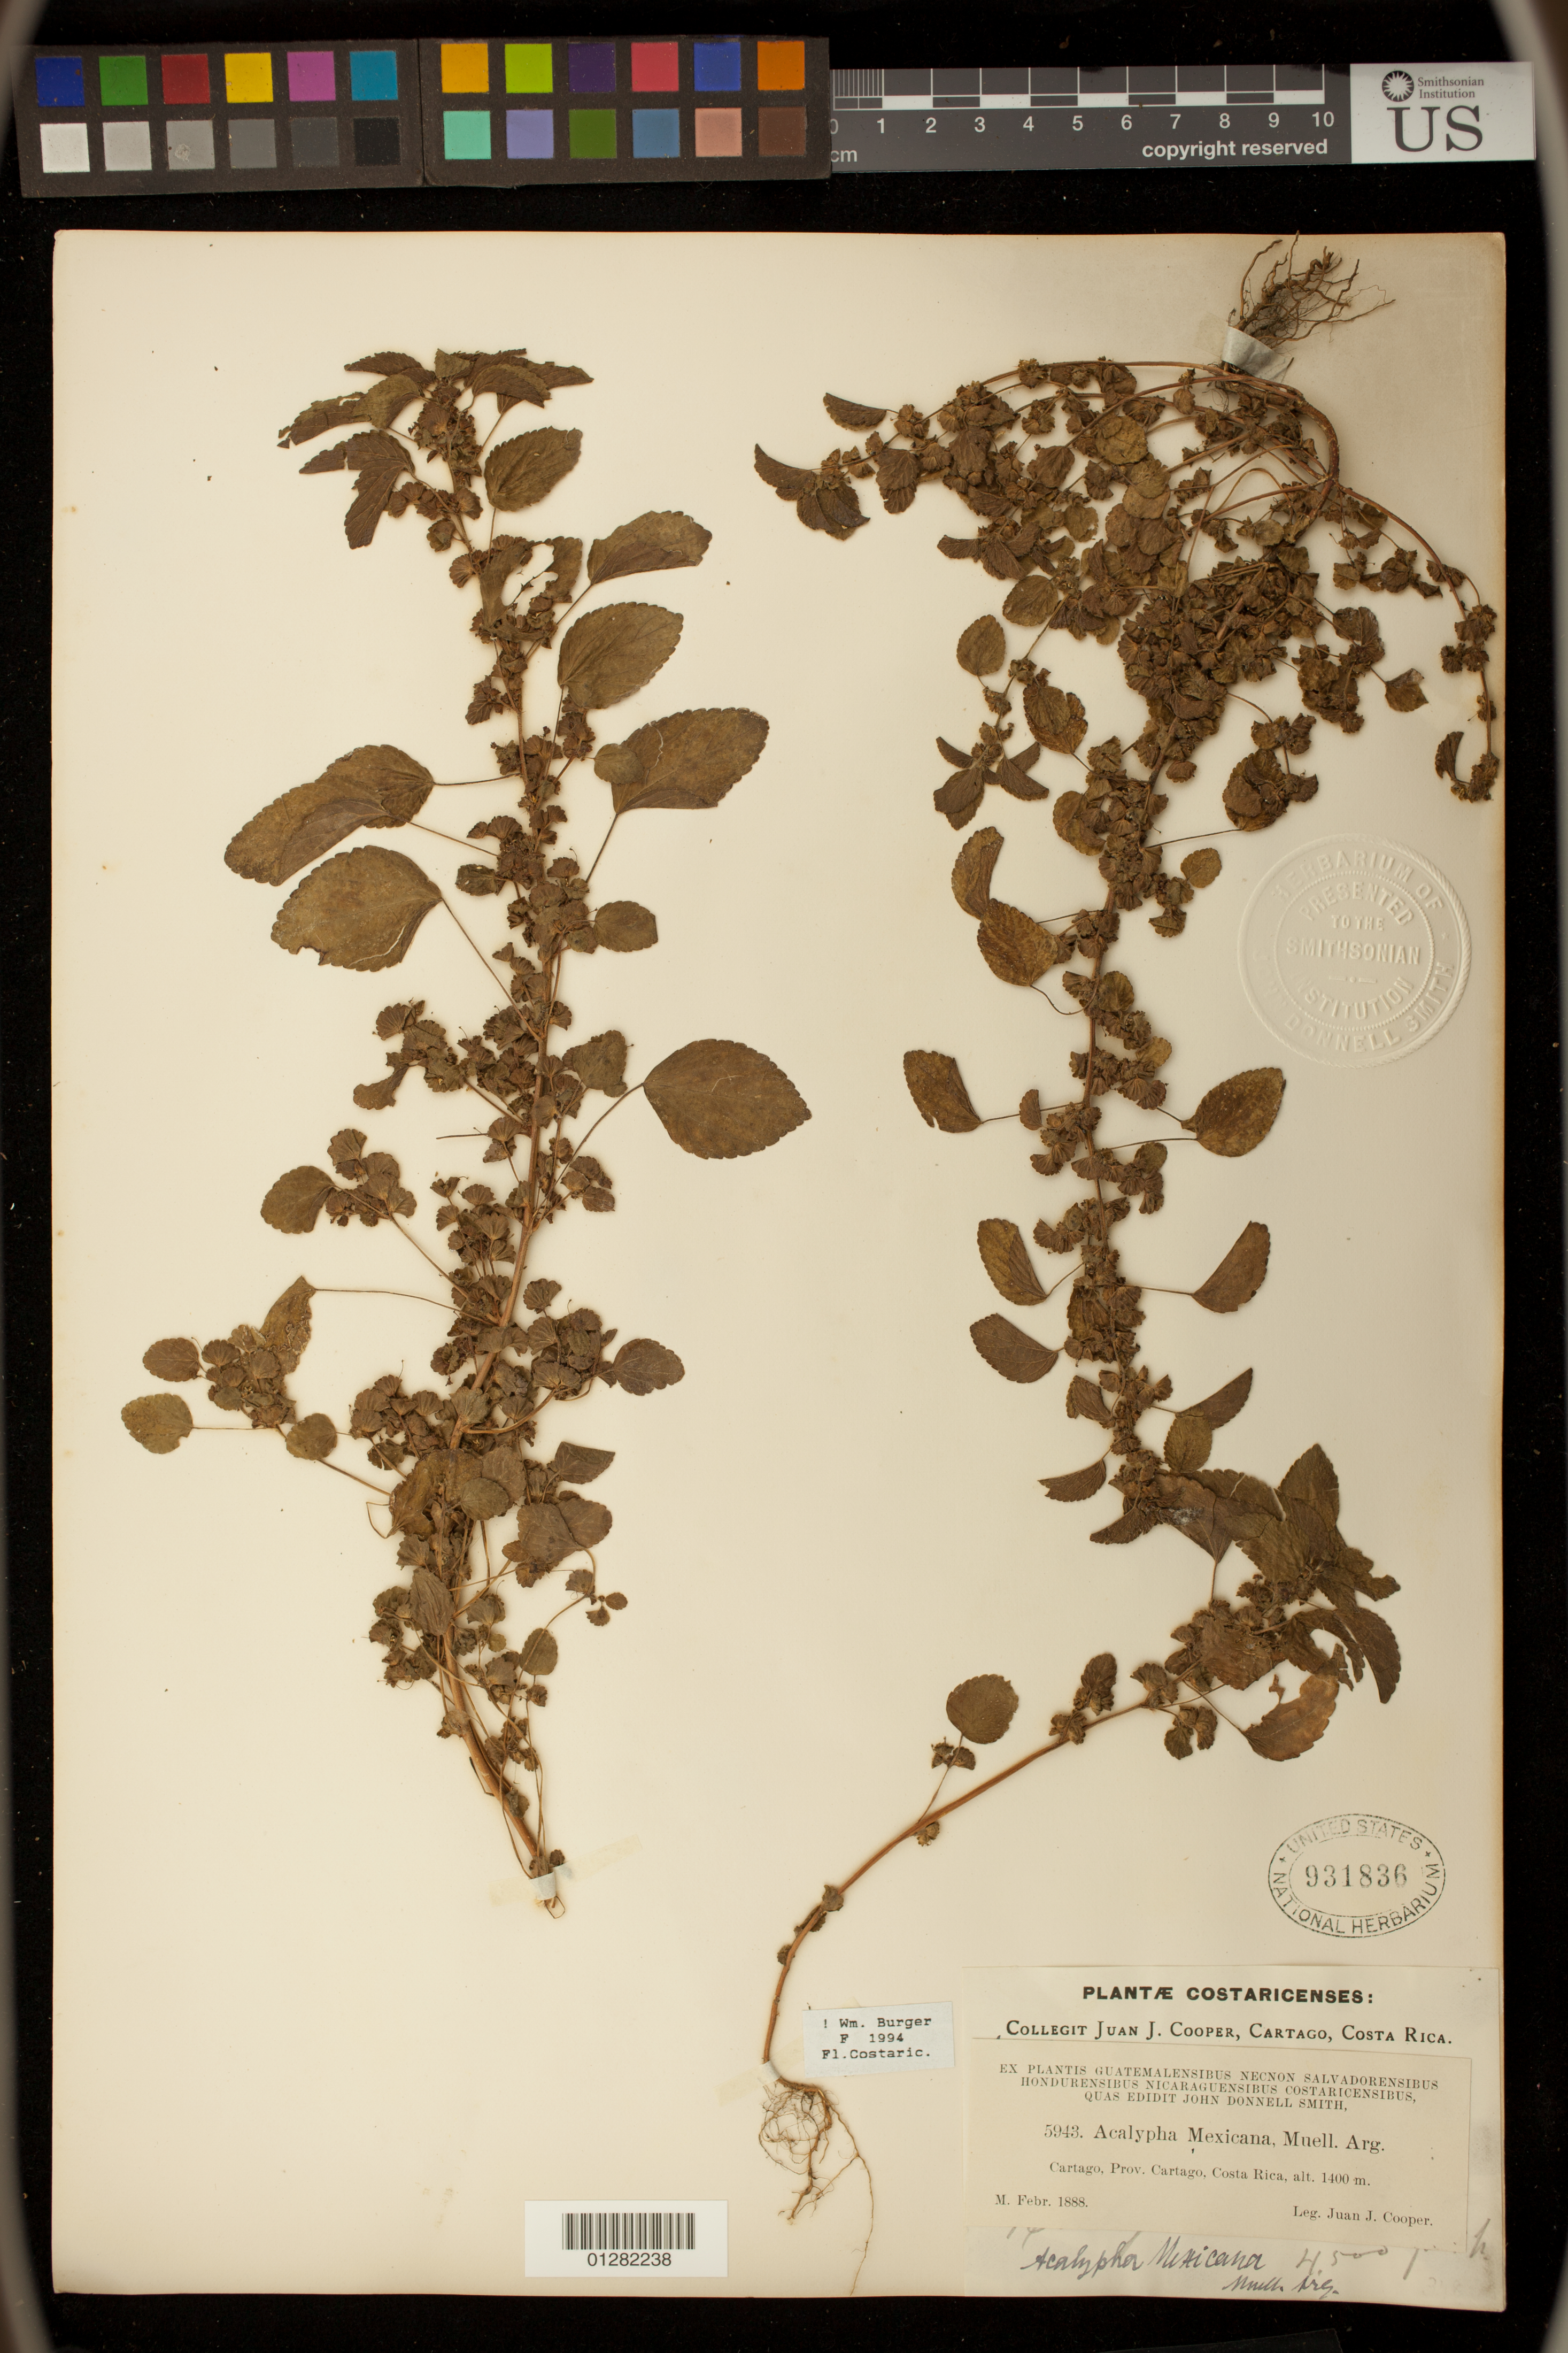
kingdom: Plantae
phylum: Tracheophyta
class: Magnoliopsida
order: Malpighiales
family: Euphorbiaceae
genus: Acalypha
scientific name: Acalypha mexicana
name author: Müll. Arg.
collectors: A. Molina R.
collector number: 5943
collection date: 1888-02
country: Costa Rica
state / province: Cartago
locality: Cartago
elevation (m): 1400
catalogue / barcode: US 931836